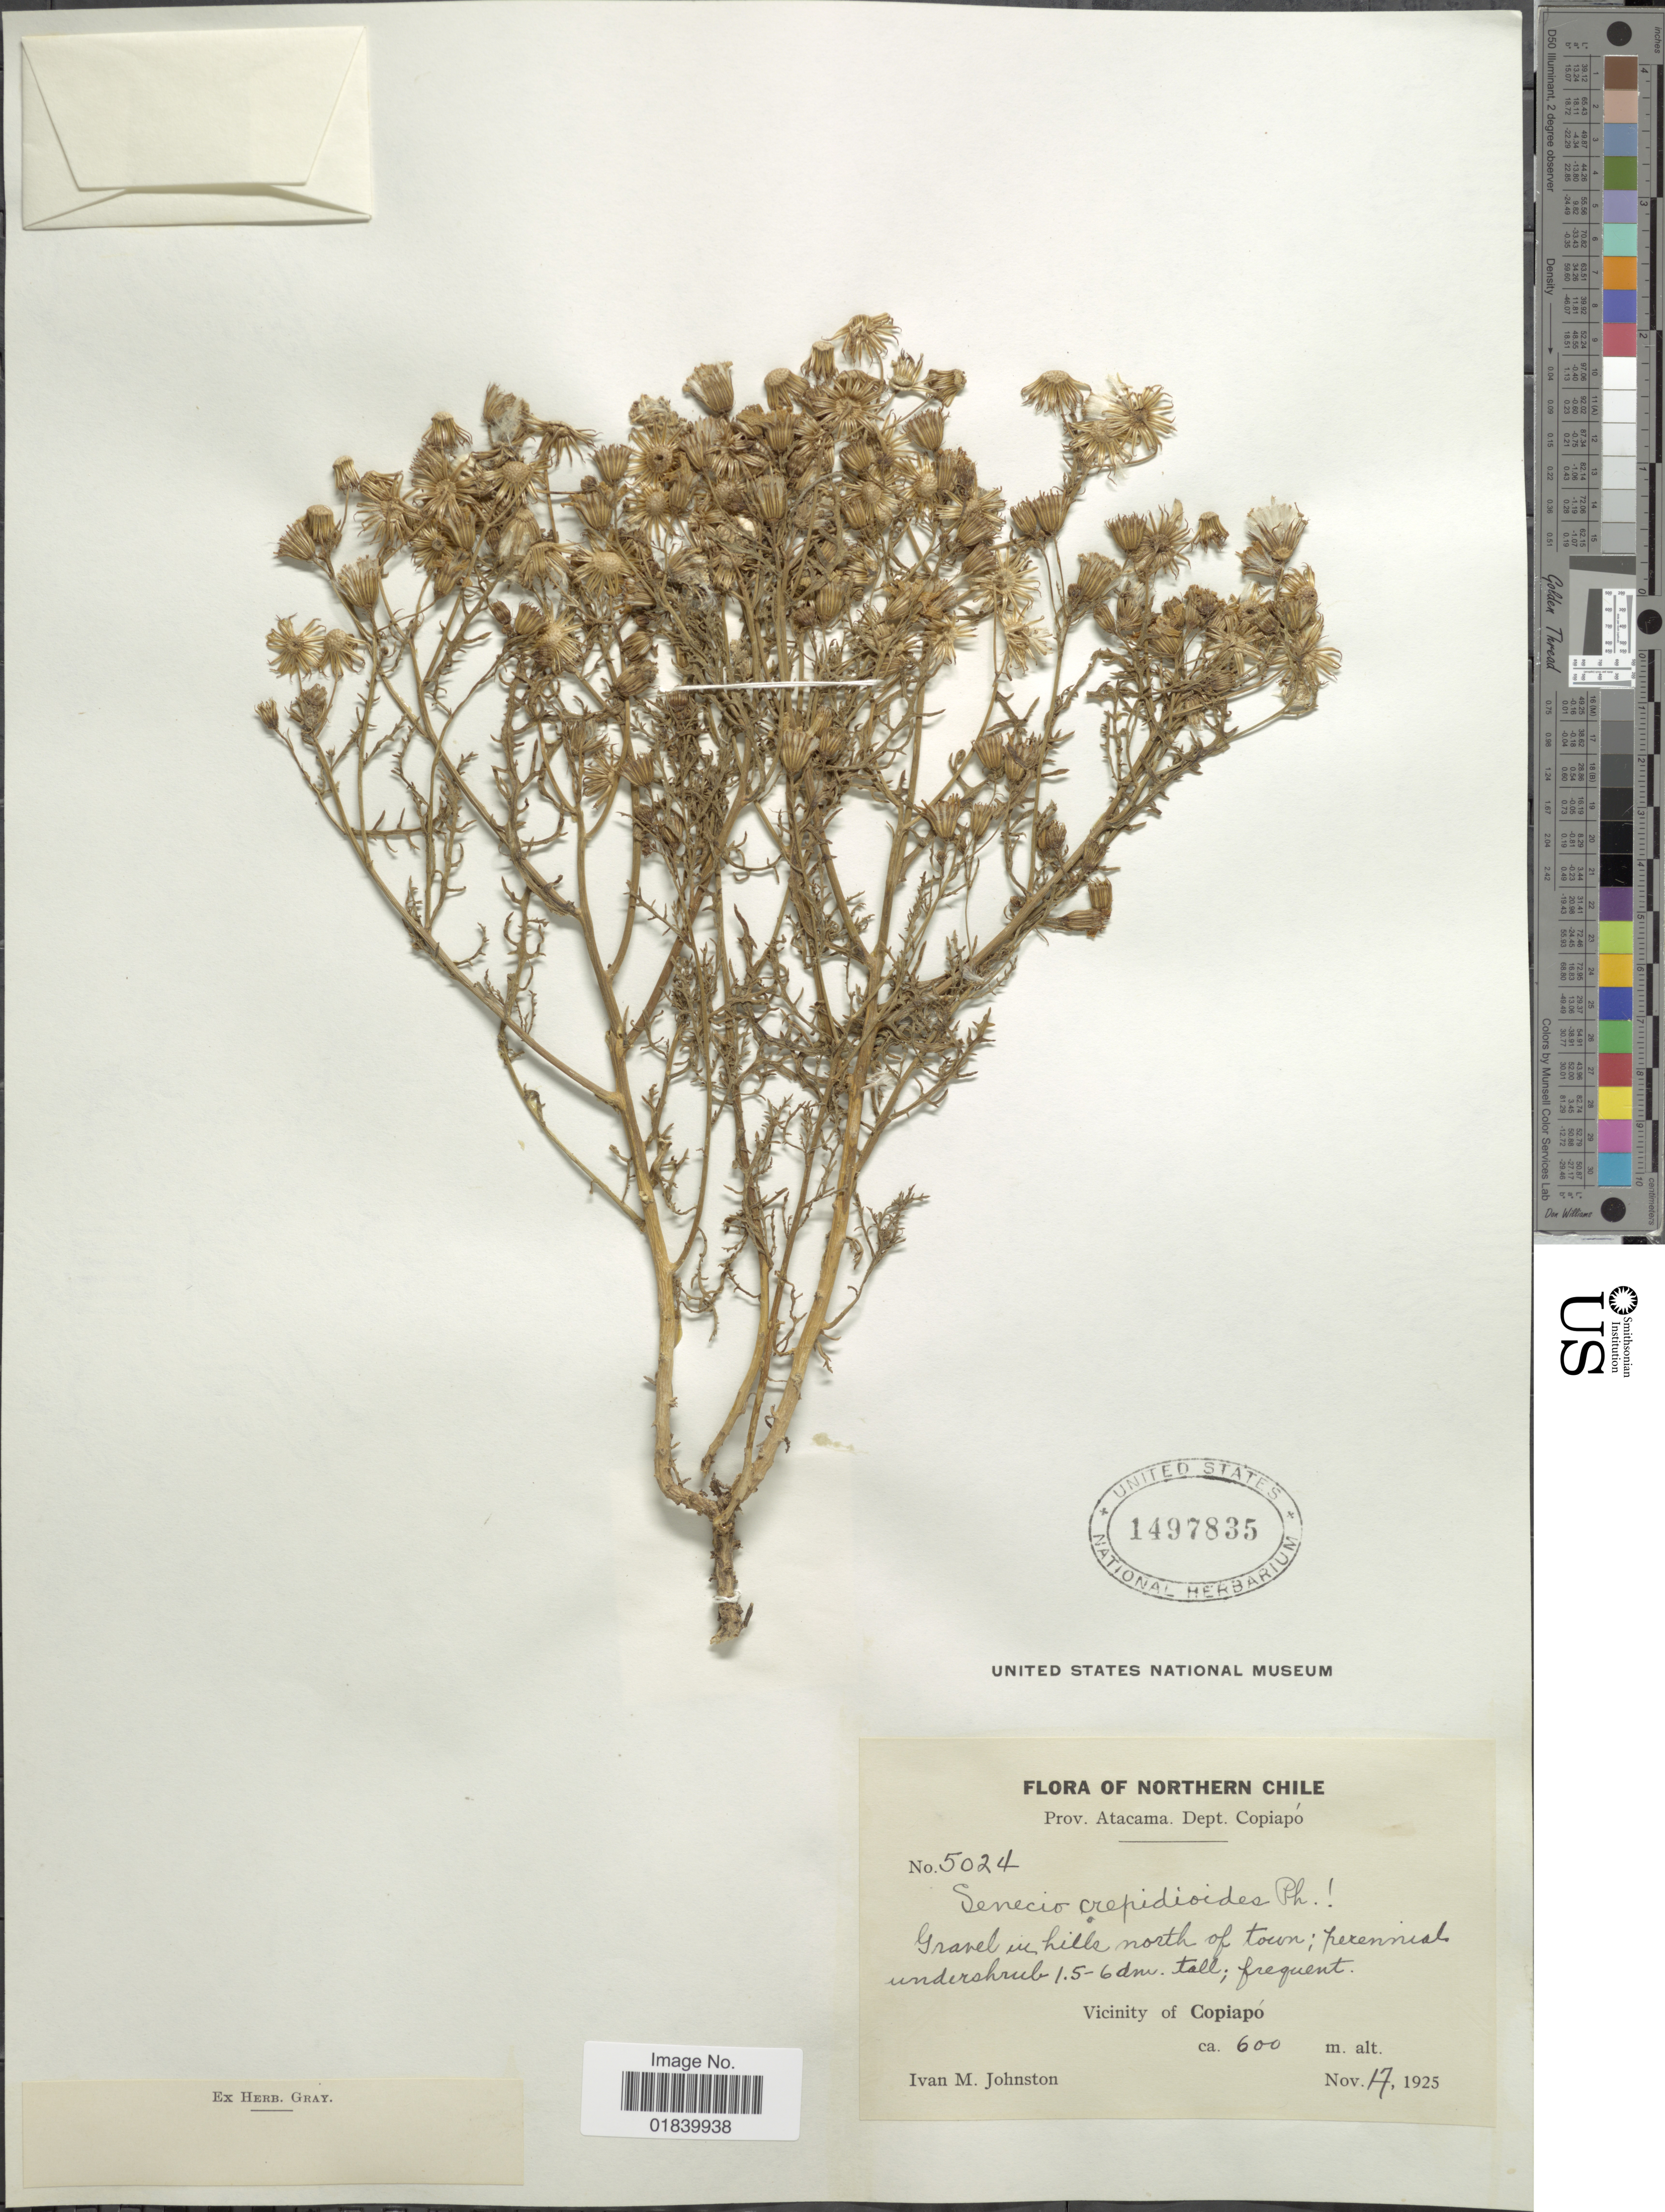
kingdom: Plantae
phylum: Tracheophyta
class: Magnoliopsida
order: Asterales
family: Asteraceae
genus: Senecio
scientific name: Senecio crepidioides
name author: Phil.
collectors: I.M. Johnston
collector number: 5024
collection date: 1925-11-17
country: Chile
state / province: Atacama (III)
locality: Northern Chile. Prov. Atacama. Dept. Copiapo. Vicinity of Copiapo.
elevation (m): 600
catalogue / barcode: US 1497835